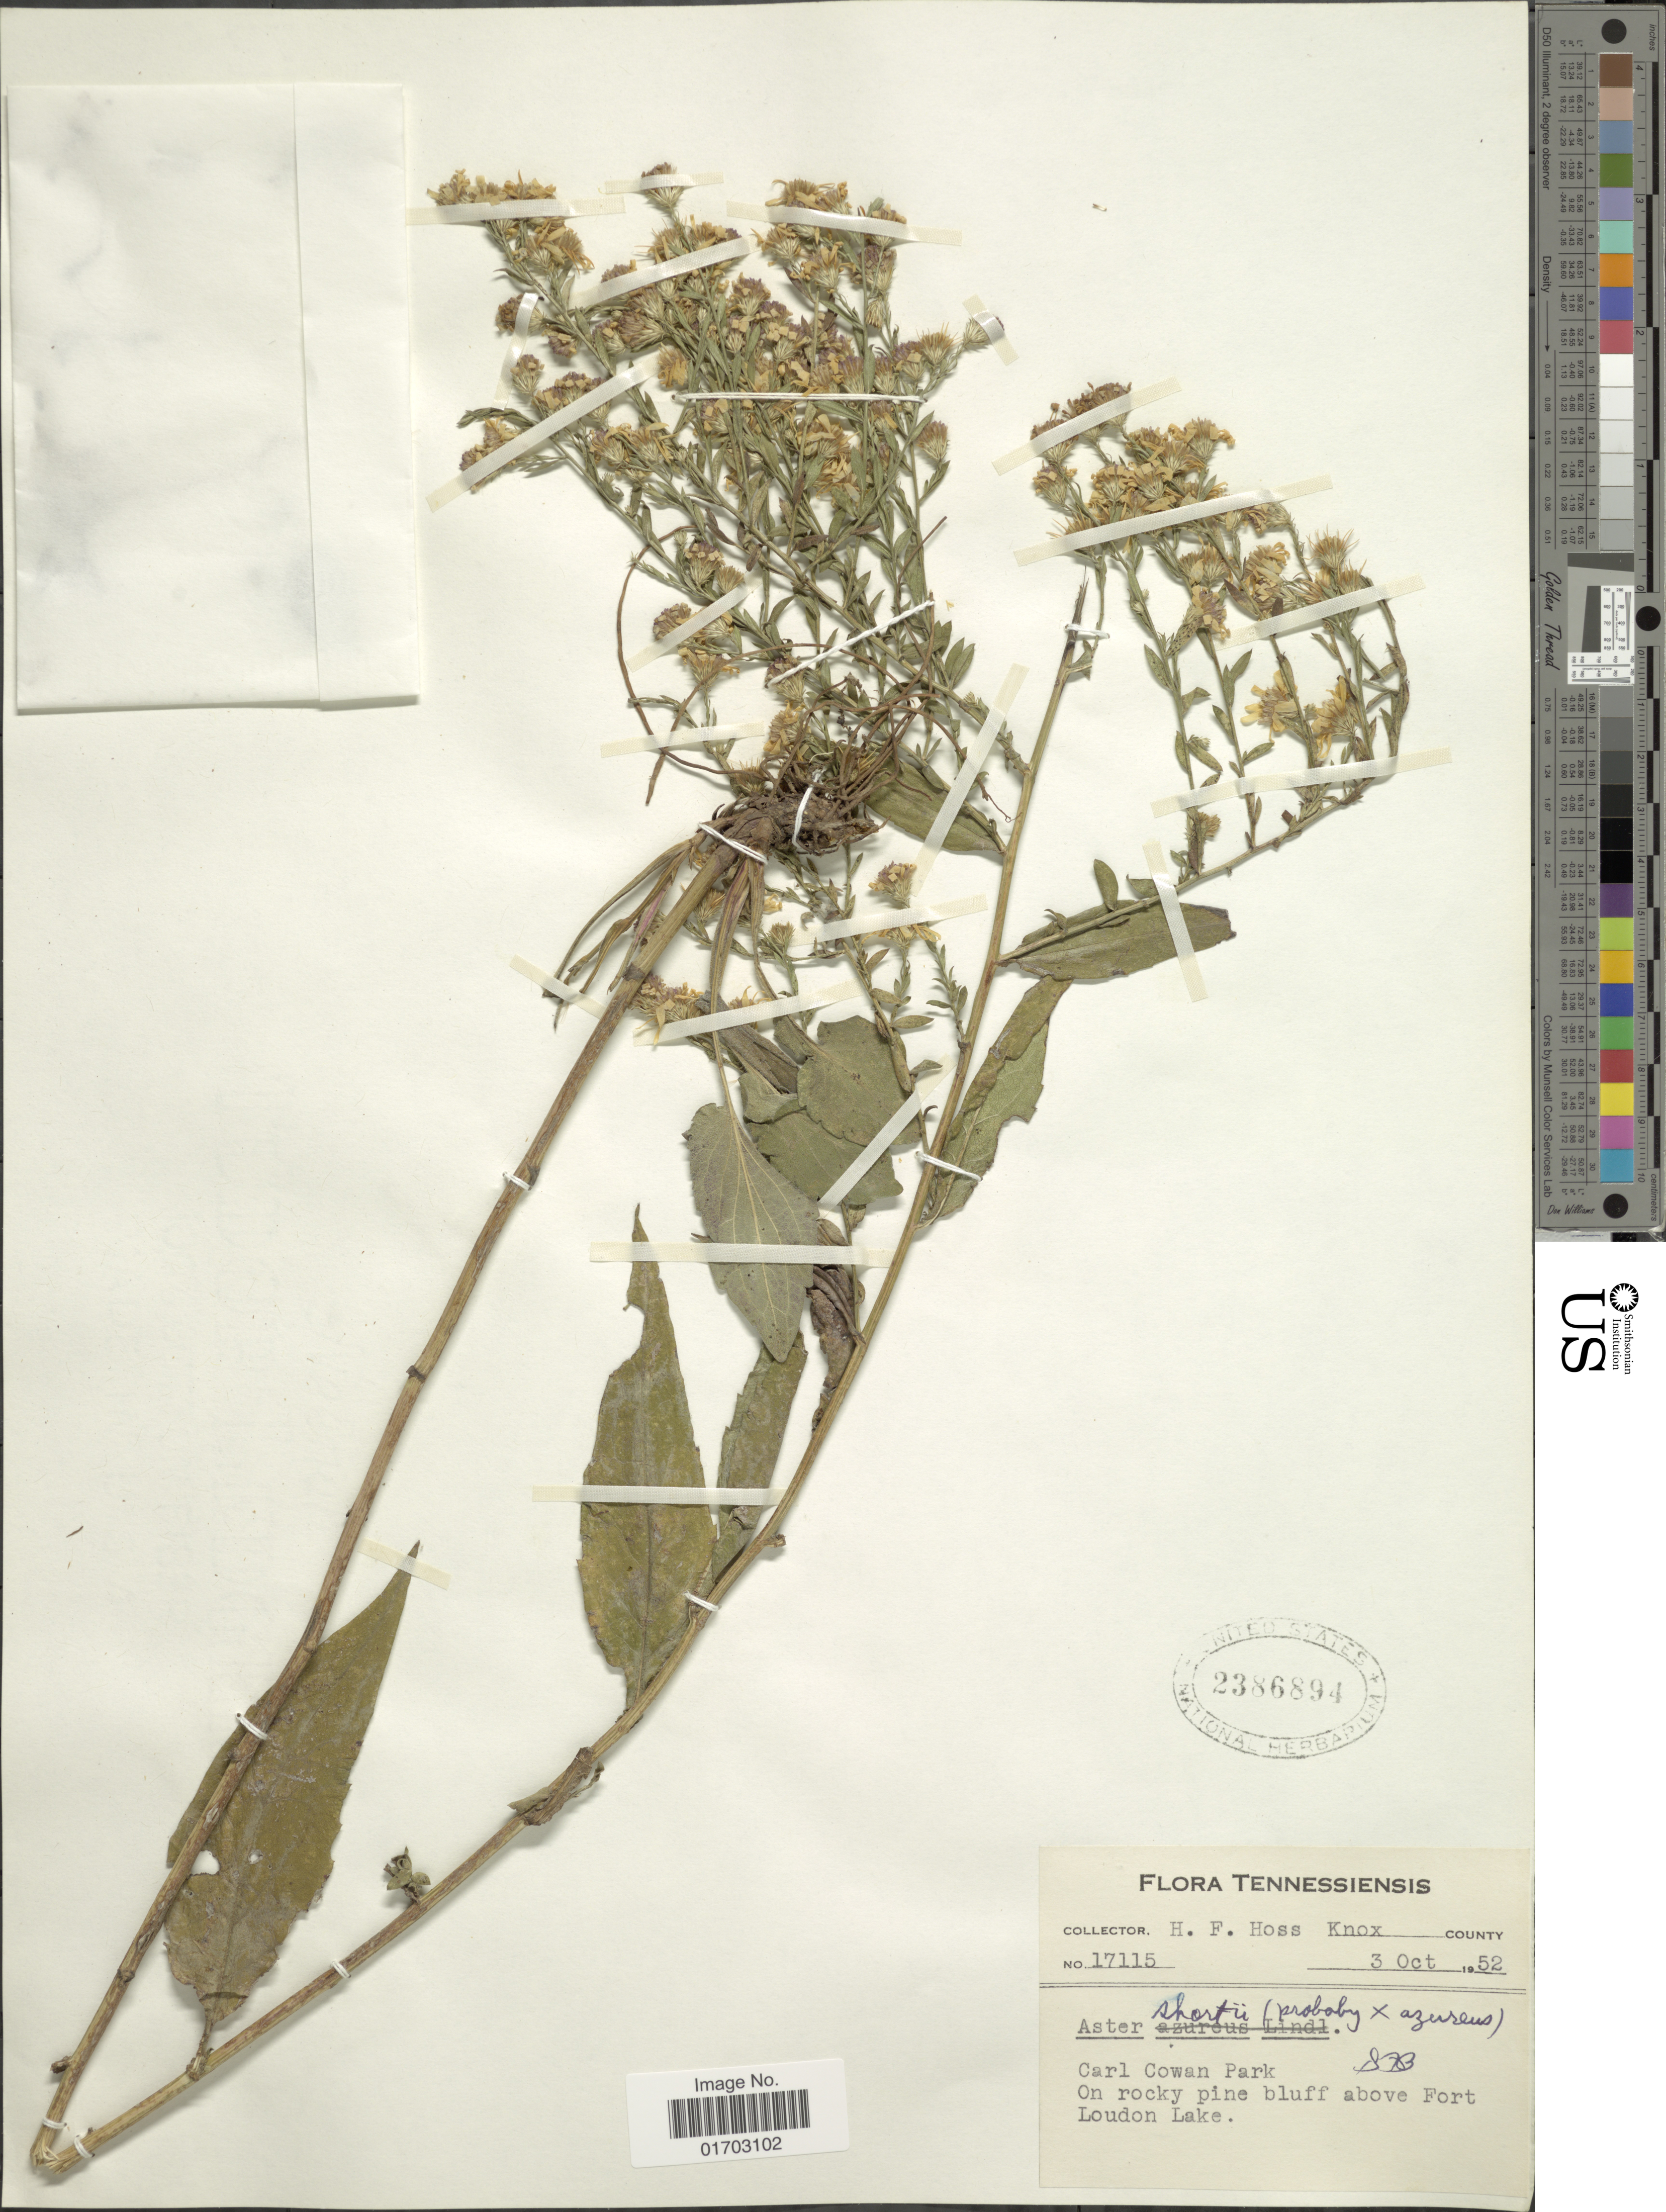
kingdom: Plantae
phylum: Tracheophyta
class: Magnoliopsida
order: Asterales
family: Asteraceae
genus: Symphyotrichum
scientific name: Symphyotrichum shortii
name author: (Lindl.) G.L. Nesom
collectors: H. Hoss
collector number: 17115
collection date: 1952-10-03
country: United States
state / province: Tennessee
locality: Knox County, Carl Cowan park, above Fort Loudon Lake.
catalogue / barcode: US 2386894